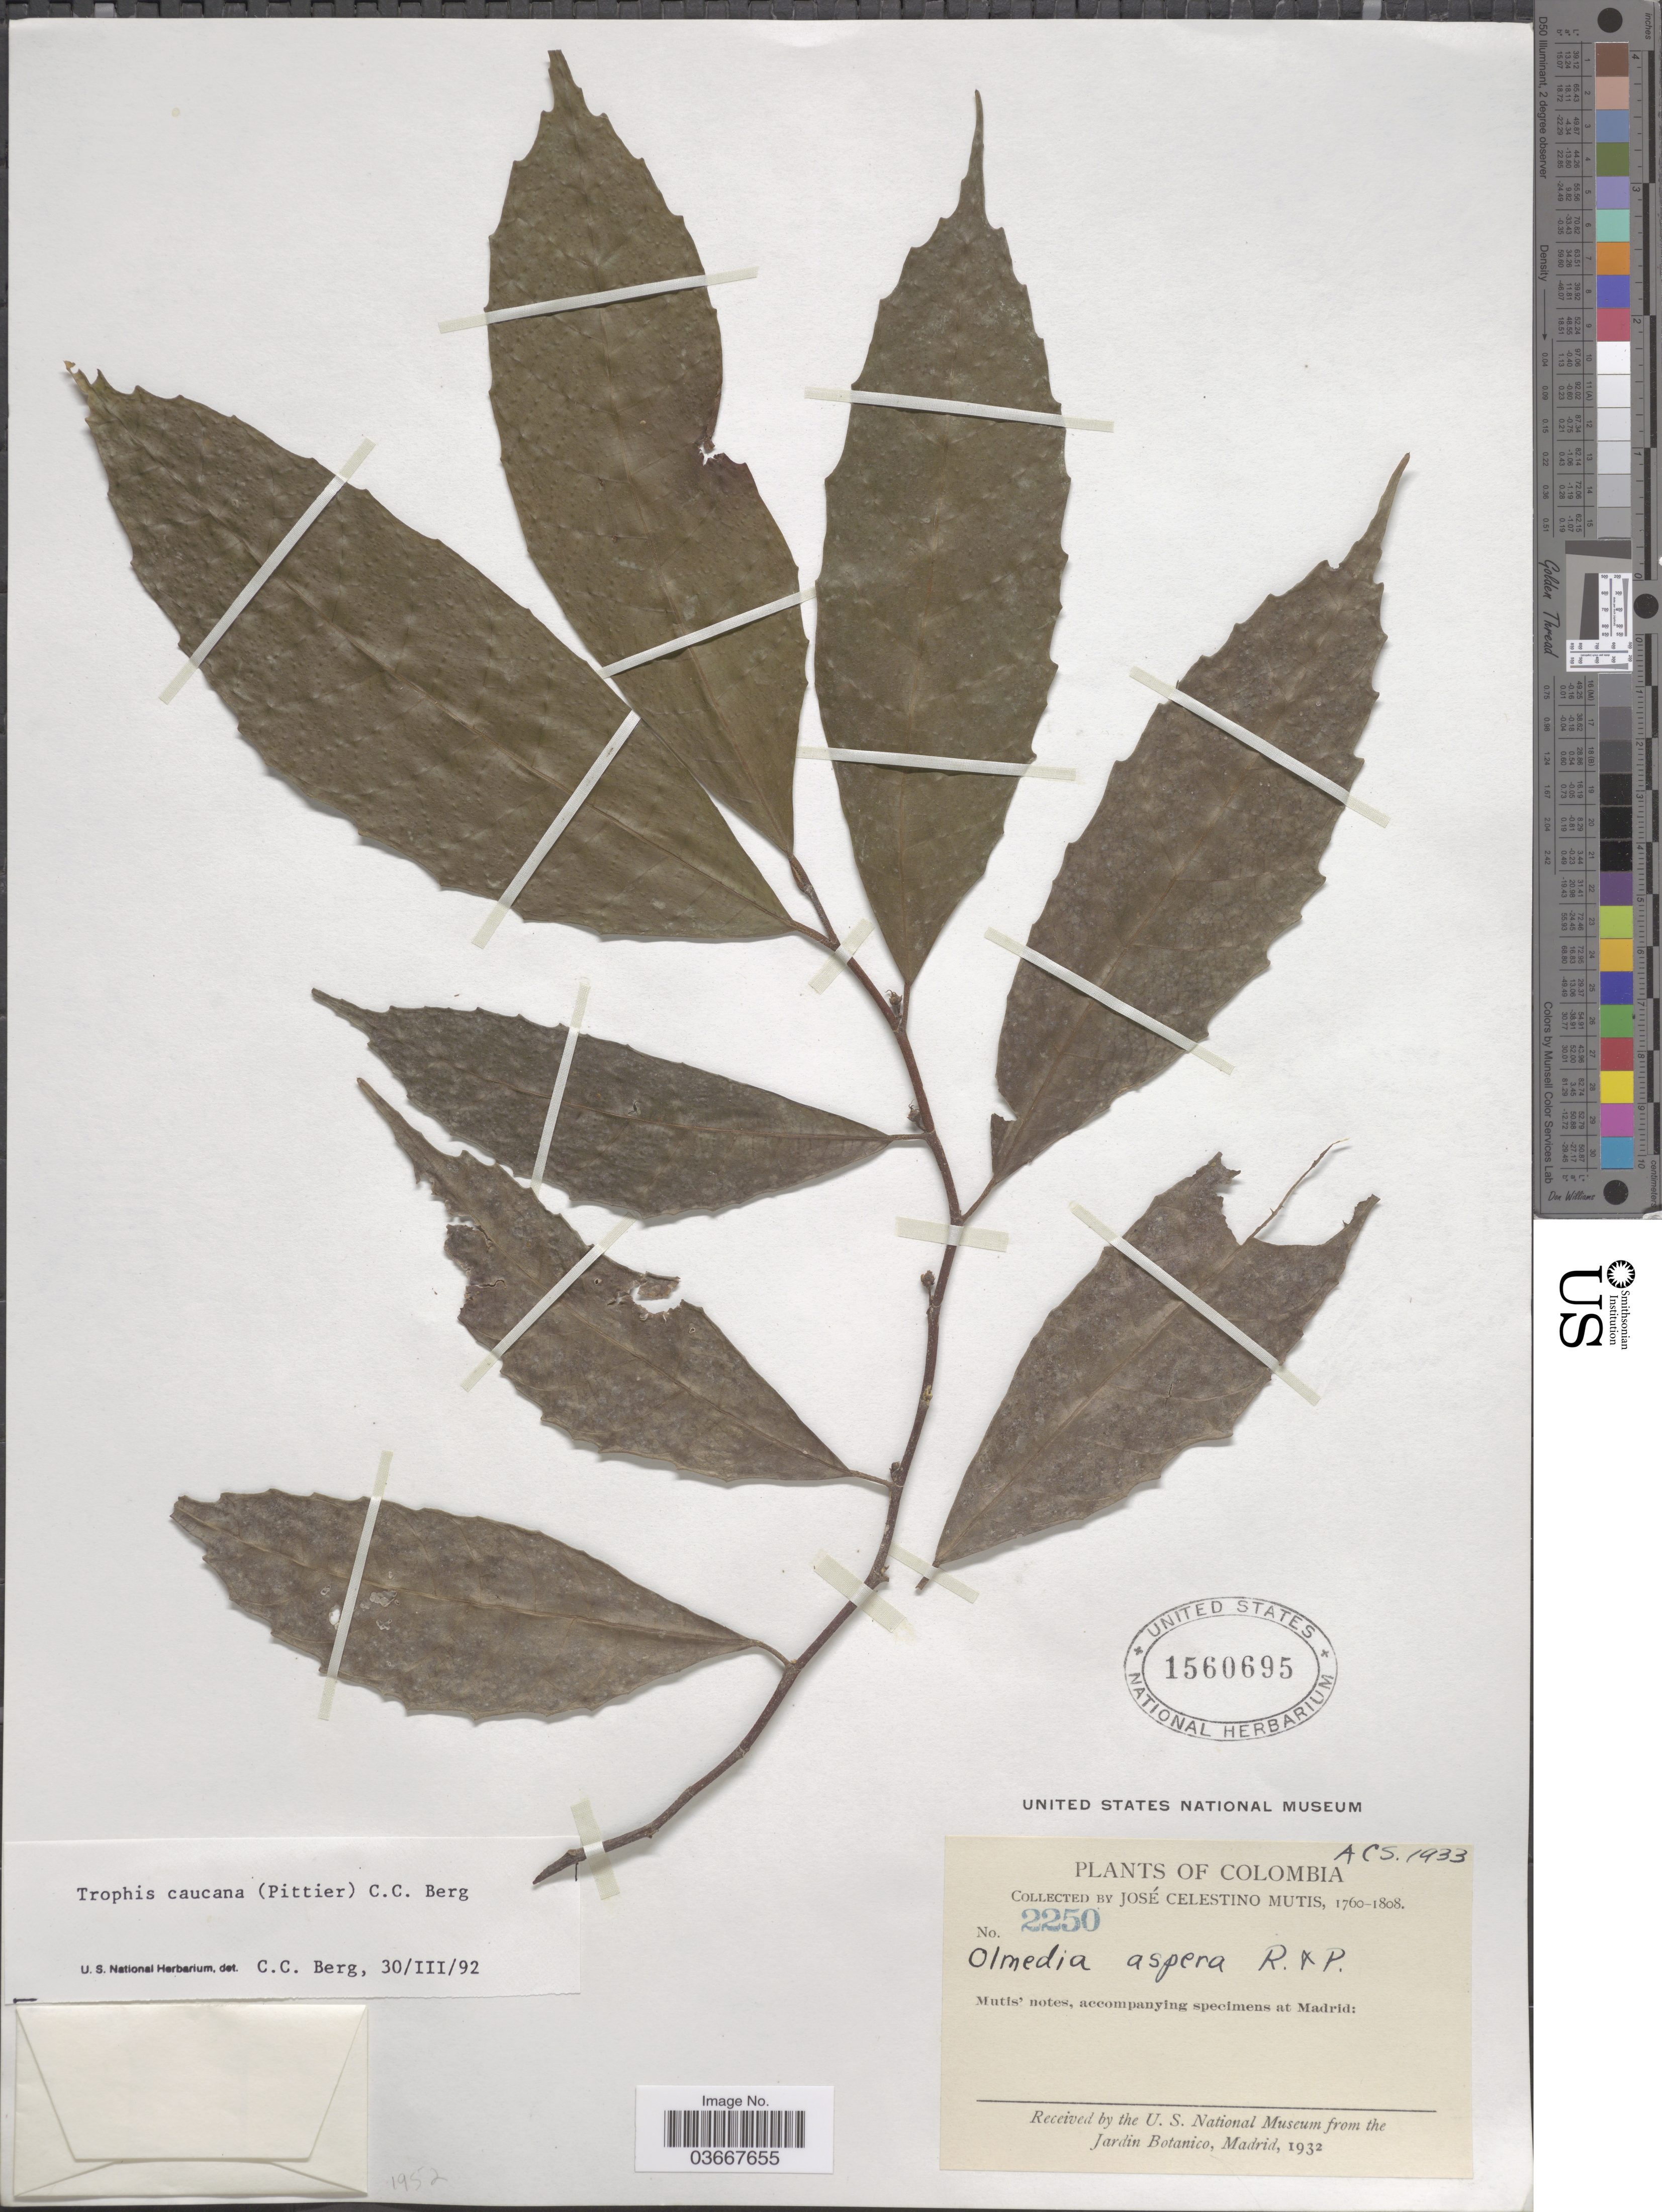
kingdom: Plantae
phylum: Tracheophyta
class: Magnoliopsida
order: Rosales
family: Moraceae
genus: Olmedia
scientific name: Olmedia aspera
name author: Ruiz & Pav.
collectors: J. C. B. Mutis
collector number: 2250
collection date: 1760/1808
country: Colombia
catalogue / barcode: US 1560695